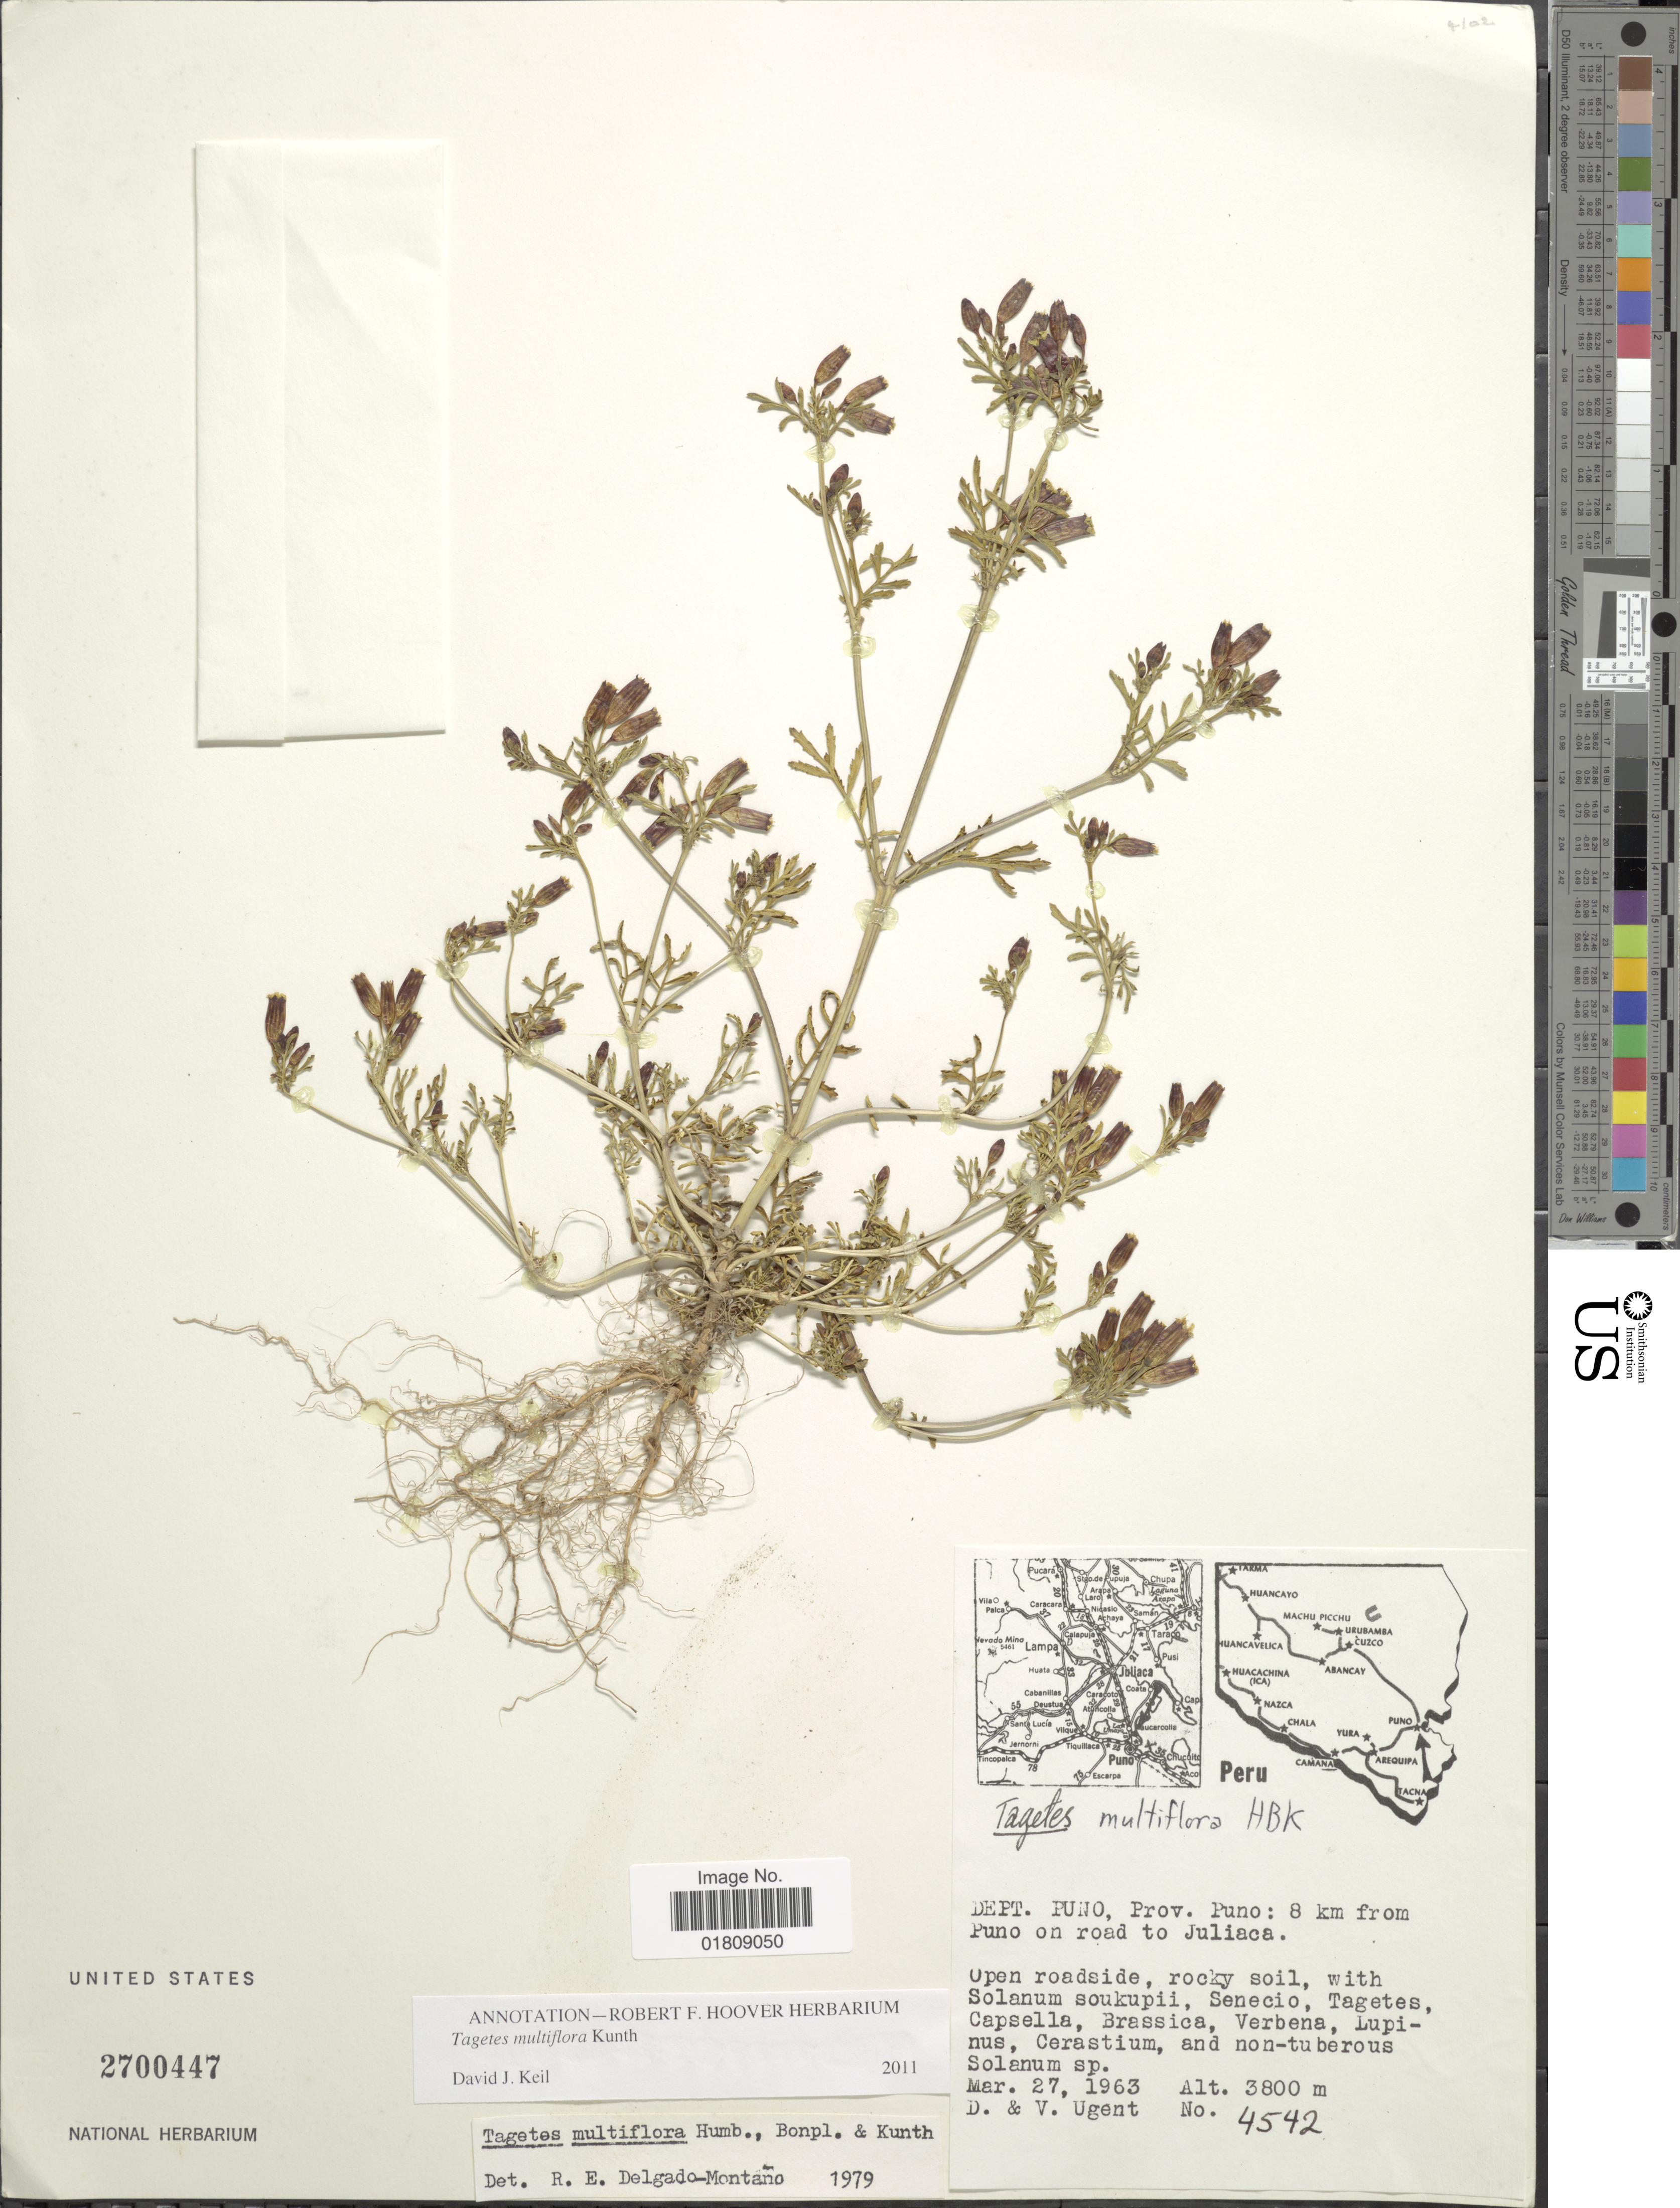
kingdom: Plantae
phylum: Tracheophyta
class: Magnoliopsida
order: Asterales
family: Asteraceae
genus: Tagetes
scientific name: Tagetes multiflora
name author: Kunth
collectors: D. Ugent & V. Ugent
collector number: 4542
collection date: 1963-03-27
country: Peru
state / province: Puno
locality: Prov. Puno, 8 km from Puno on road to Juliaca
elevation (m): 3800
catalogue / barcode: US 2700447